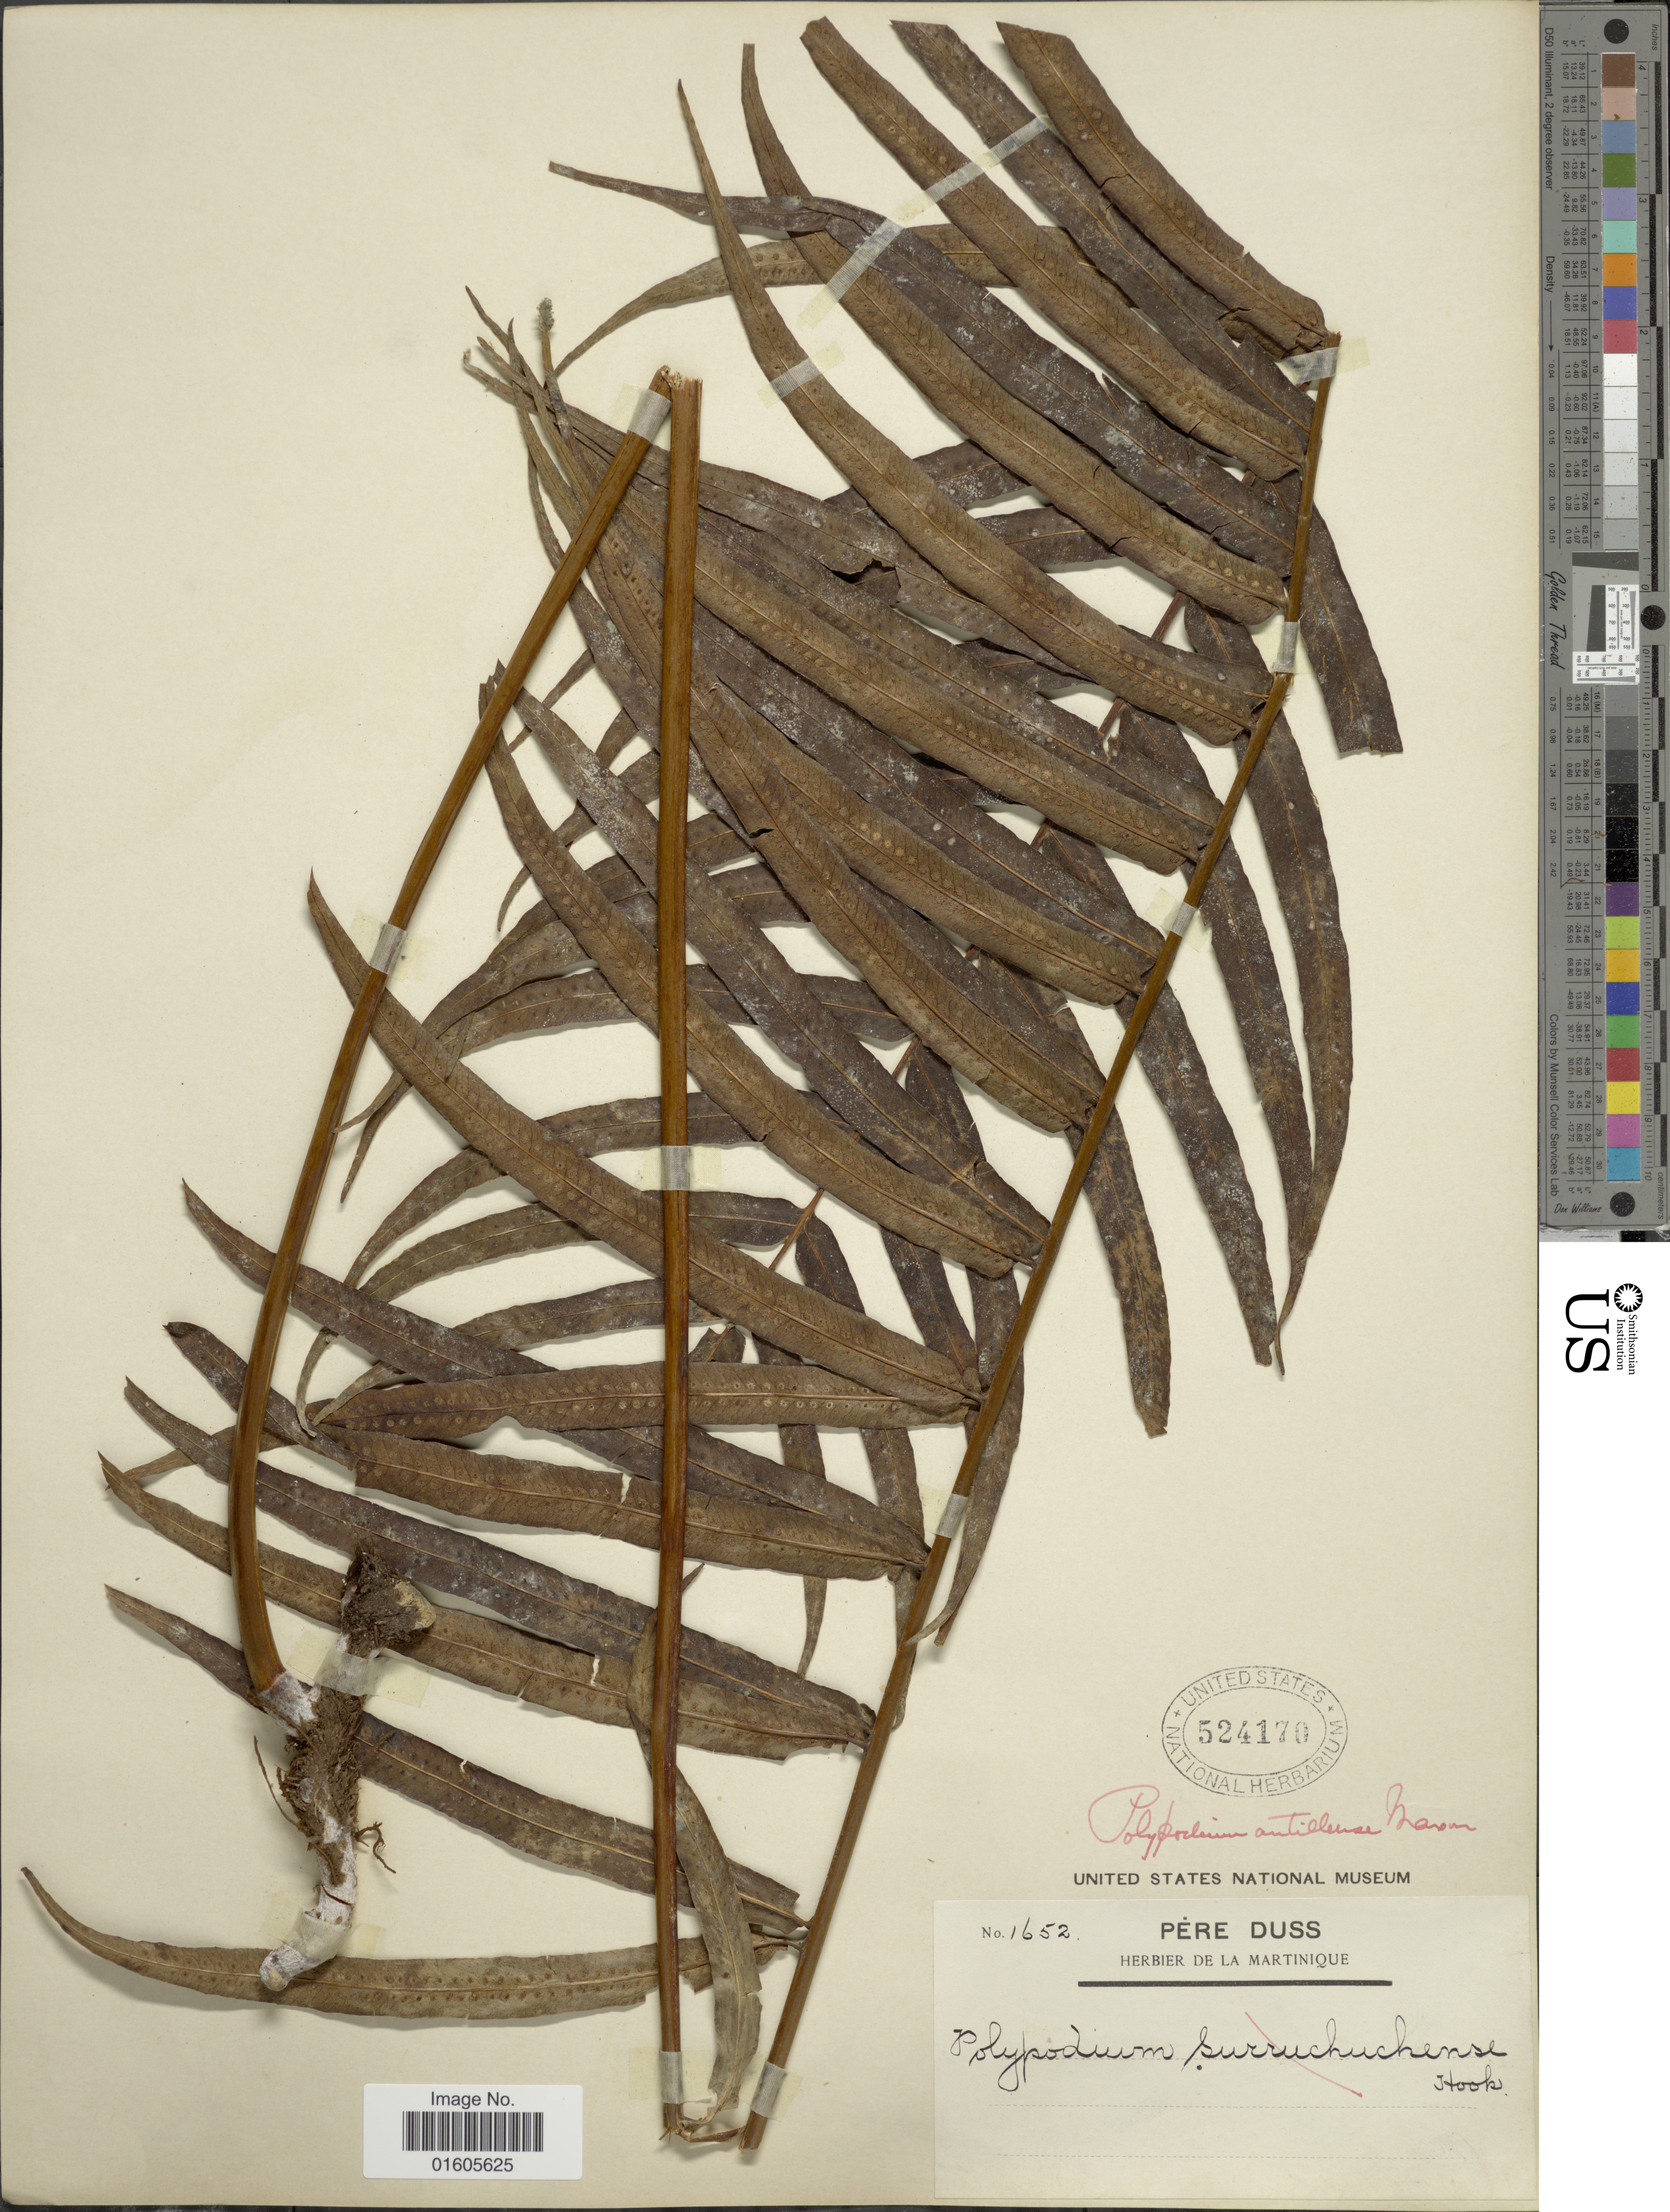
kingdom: Plantae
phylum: Tracheophyta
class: Polypodiopsida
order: Polypodiales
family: Polypodiaceae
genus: Serpocaulon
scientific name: Serpocaulon acuminatum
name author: (Fée) Christenh.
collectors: Père Duss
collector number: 1652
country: Martinique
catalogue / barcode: US 524170